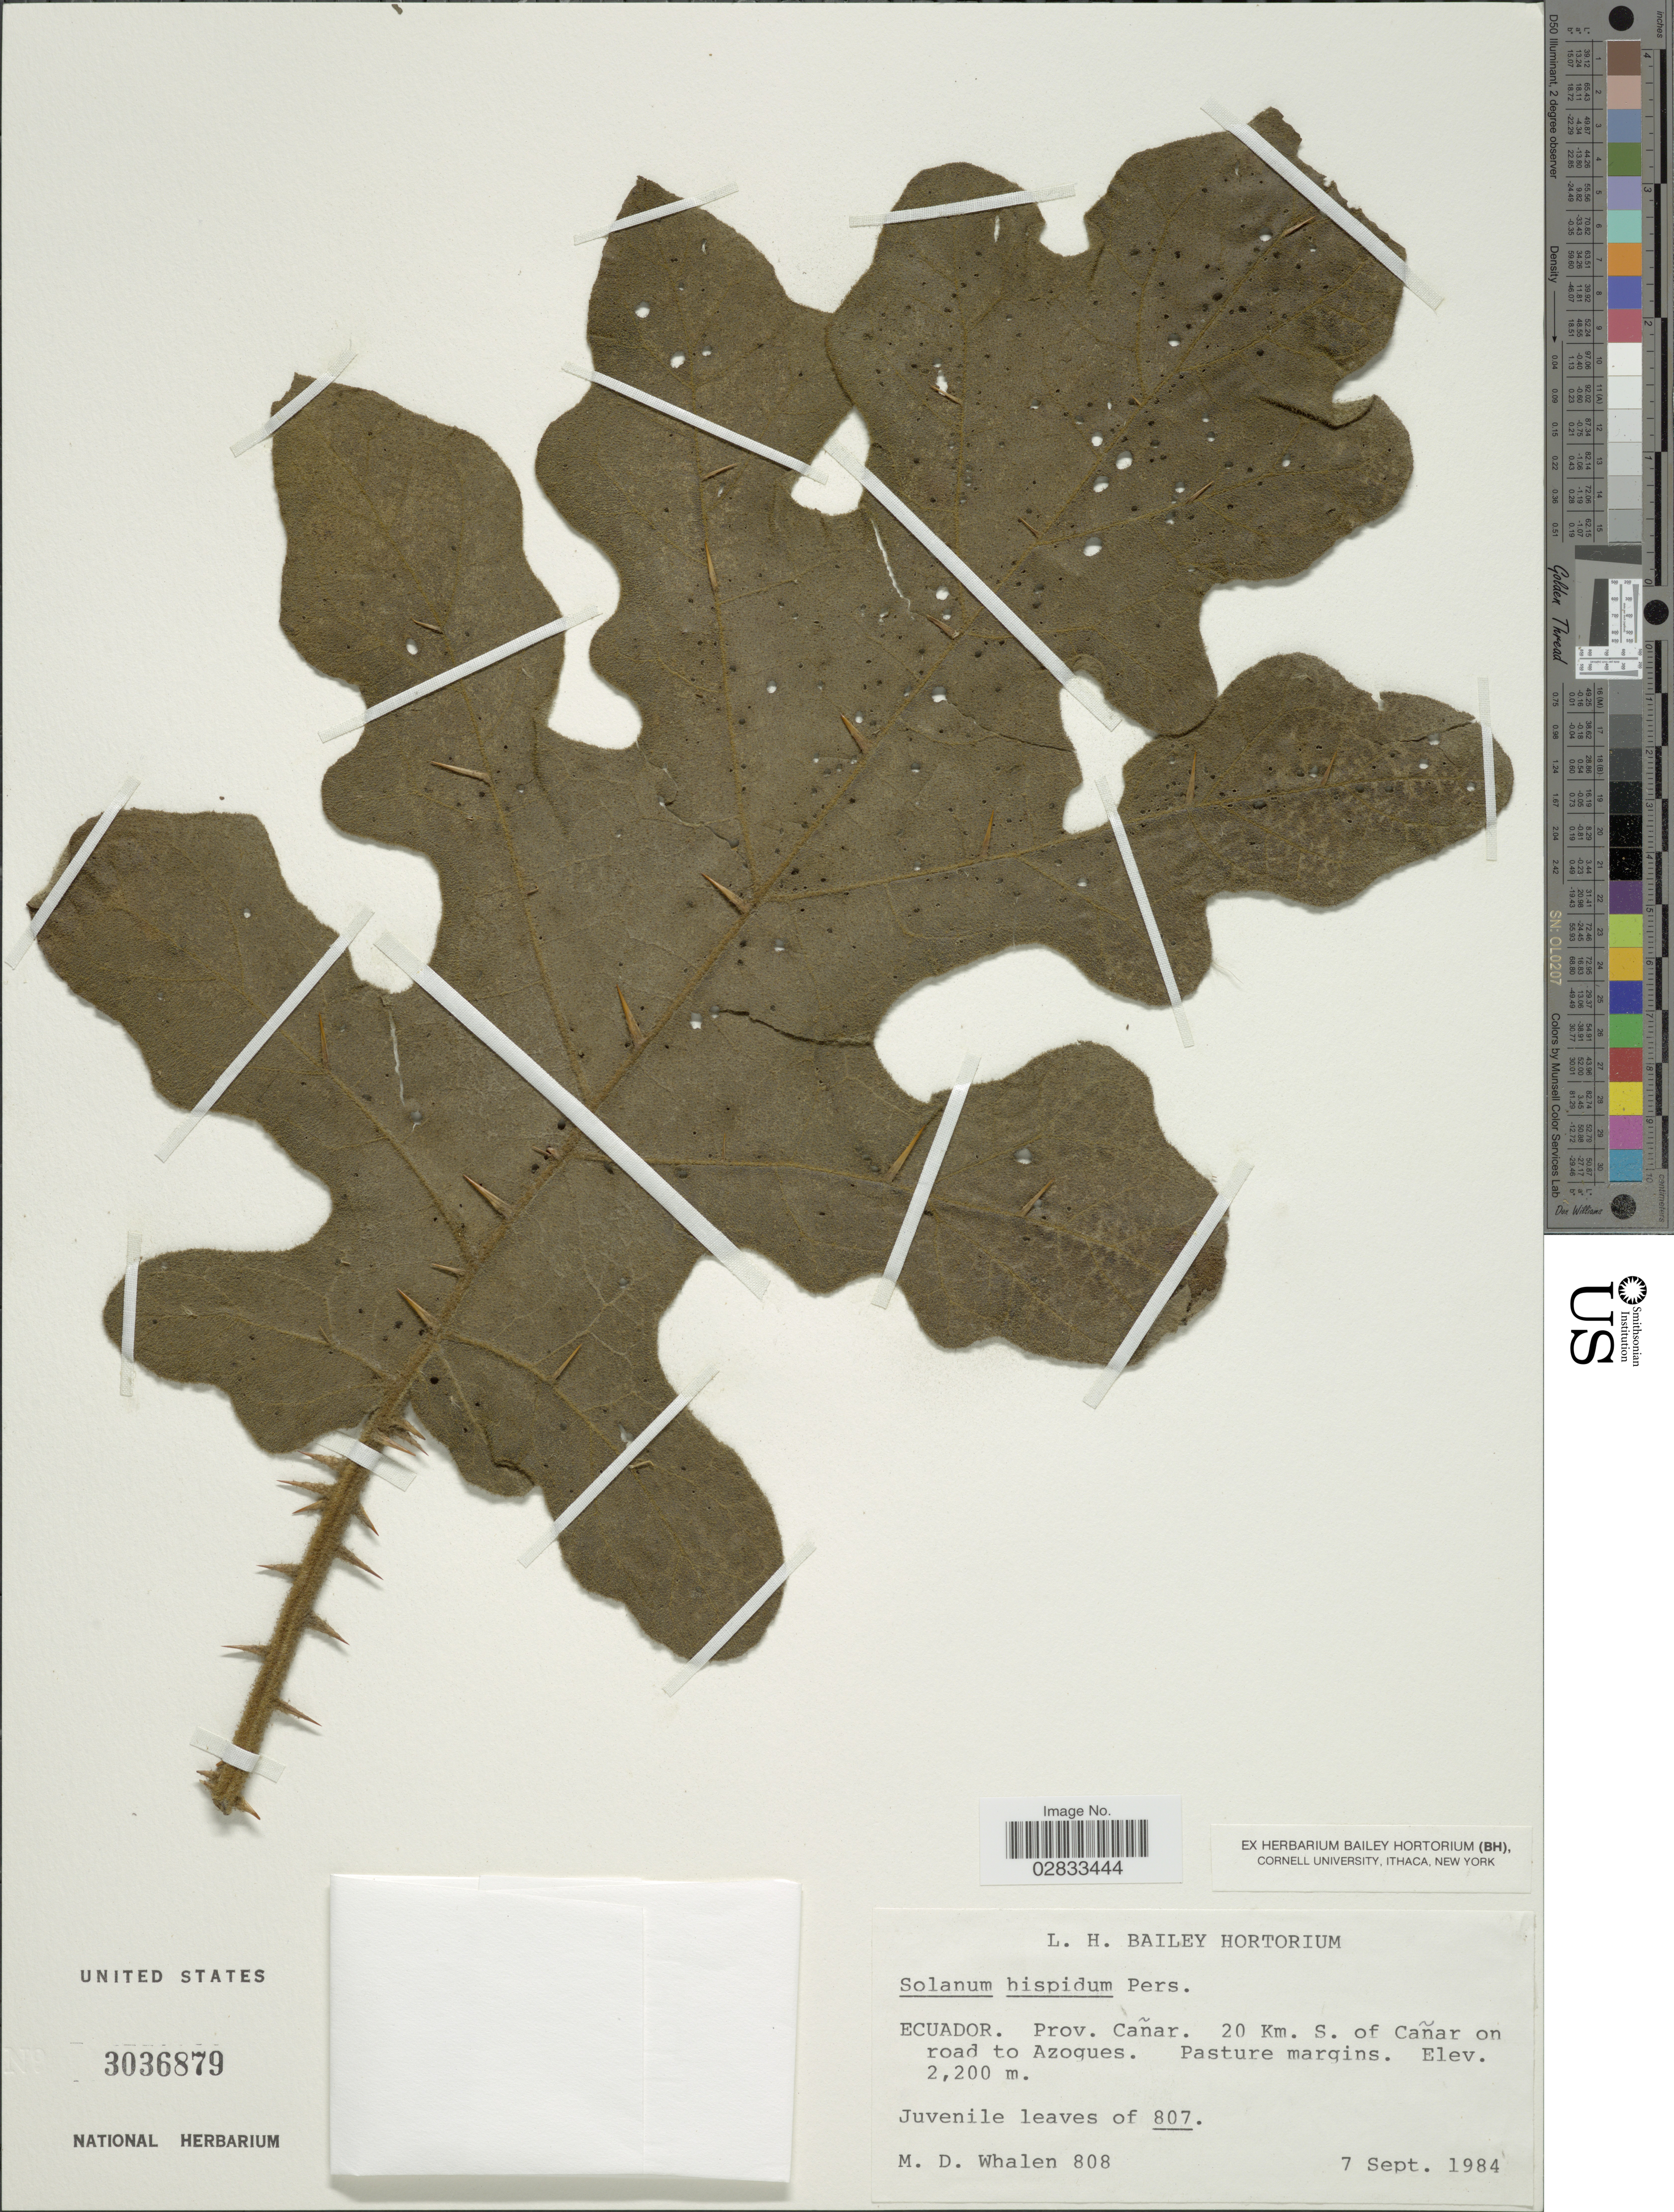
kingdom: Plantae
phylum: Tracheophyta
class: Magnoliopsida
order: Solanales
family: Solanaceae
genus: Solanum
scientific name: Solanum hispidum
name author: Pers.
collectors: M. Whalen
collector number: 808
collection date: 1984-09-07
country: Ecuador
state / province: Cañar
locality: Prov. Cañar. Chilchil, 20 Km. S. of Cañar on road to Azoques.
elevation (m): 2200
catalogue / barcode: US 3036879